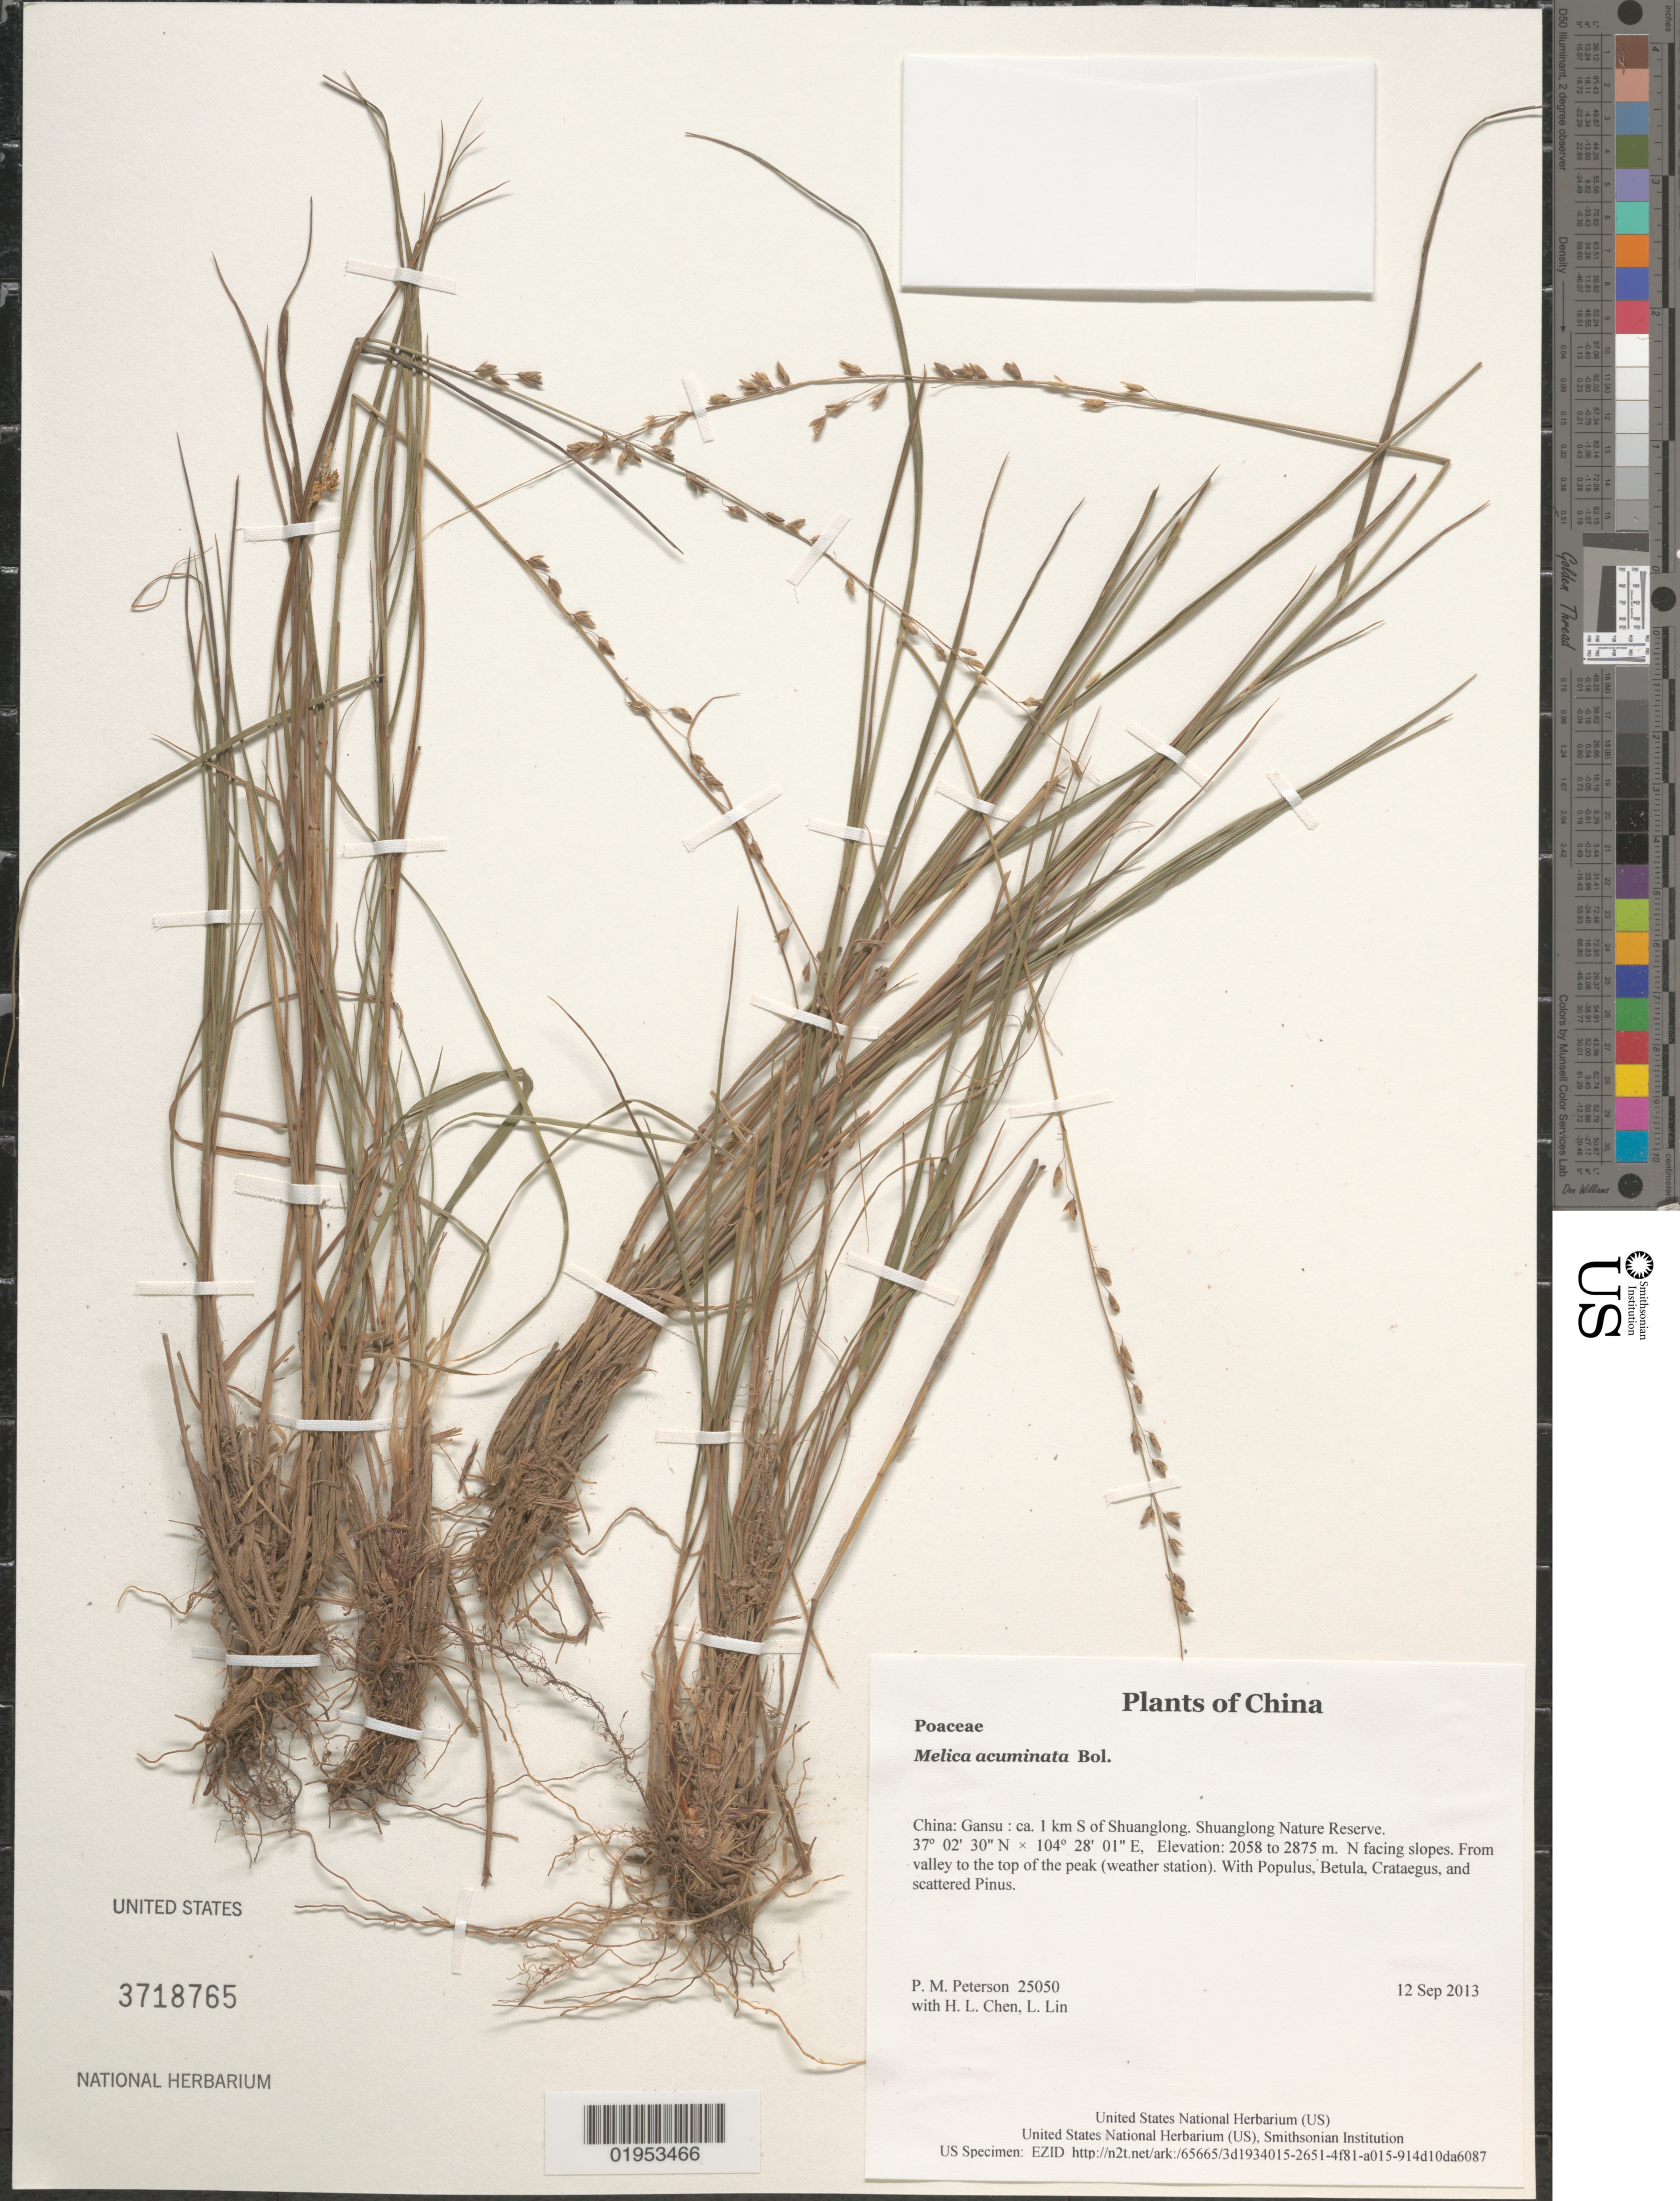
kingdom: Plantae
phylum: Tracheophyta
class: Liliopsida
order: Poales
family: Poaceae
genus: Melica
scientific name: Melica acuminata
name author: Bol.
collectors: P. M. Peterson, H. L. Chen & L. Lin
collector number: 25050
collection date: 2013-09-12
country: China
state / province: Gansu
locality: ca. 1 km S of Shuanglong. Shuanglong Nature Reserve.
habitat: N facing slopes. From valley to the top of the peak (weather station).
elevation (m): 2058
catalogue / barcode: US 3718765